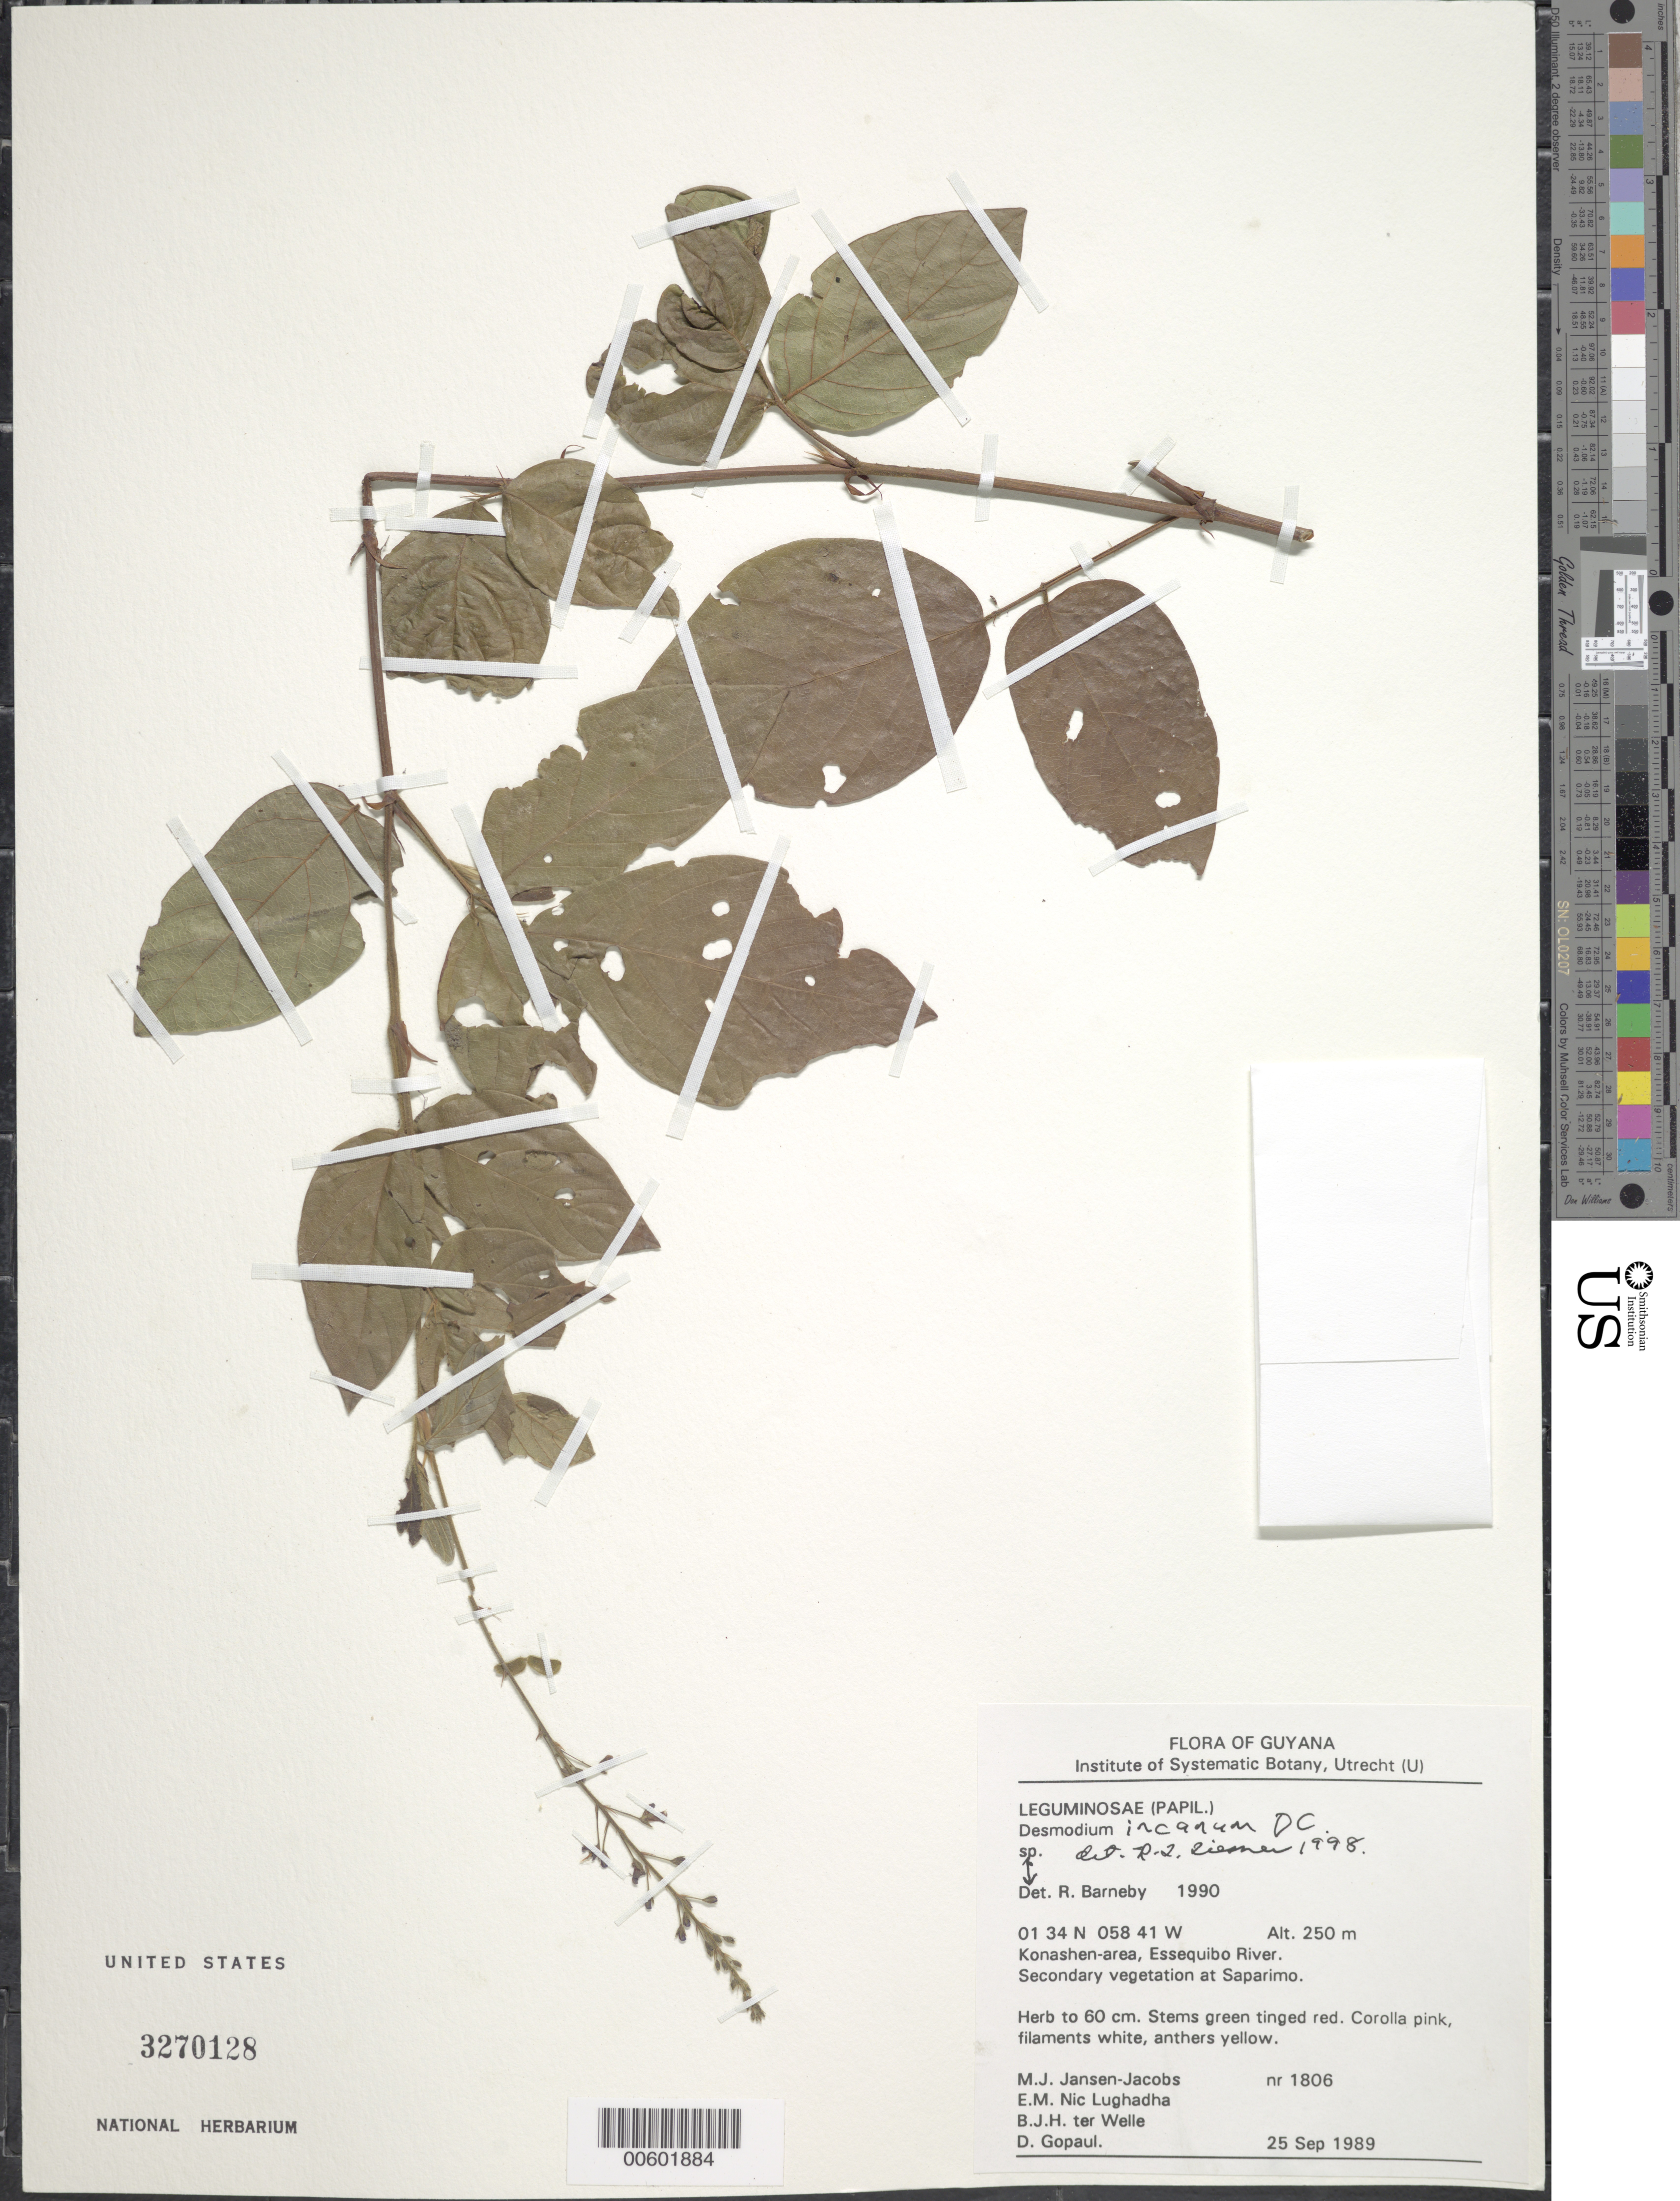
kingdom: Plantae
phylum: Tracheophyta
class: Magnoliopsida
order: Fabales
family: Fabaceae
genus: Desmodium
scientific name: Desmodium incanum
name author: (Sw.) DC.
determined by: Liesner, R. L.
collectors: M. J. Jansen-Jacobs, E. Nic Lughadha, B. Welle & D. Gopaul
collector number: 1806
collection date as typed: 25-Sep-89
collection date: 1989-09-25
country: Guyana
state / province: U. Takutu-U. Essequibo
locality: Konashen-area, Essequibo River at Saparimo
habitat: Secondary vegetation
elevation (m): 250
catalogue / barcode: US 3270128